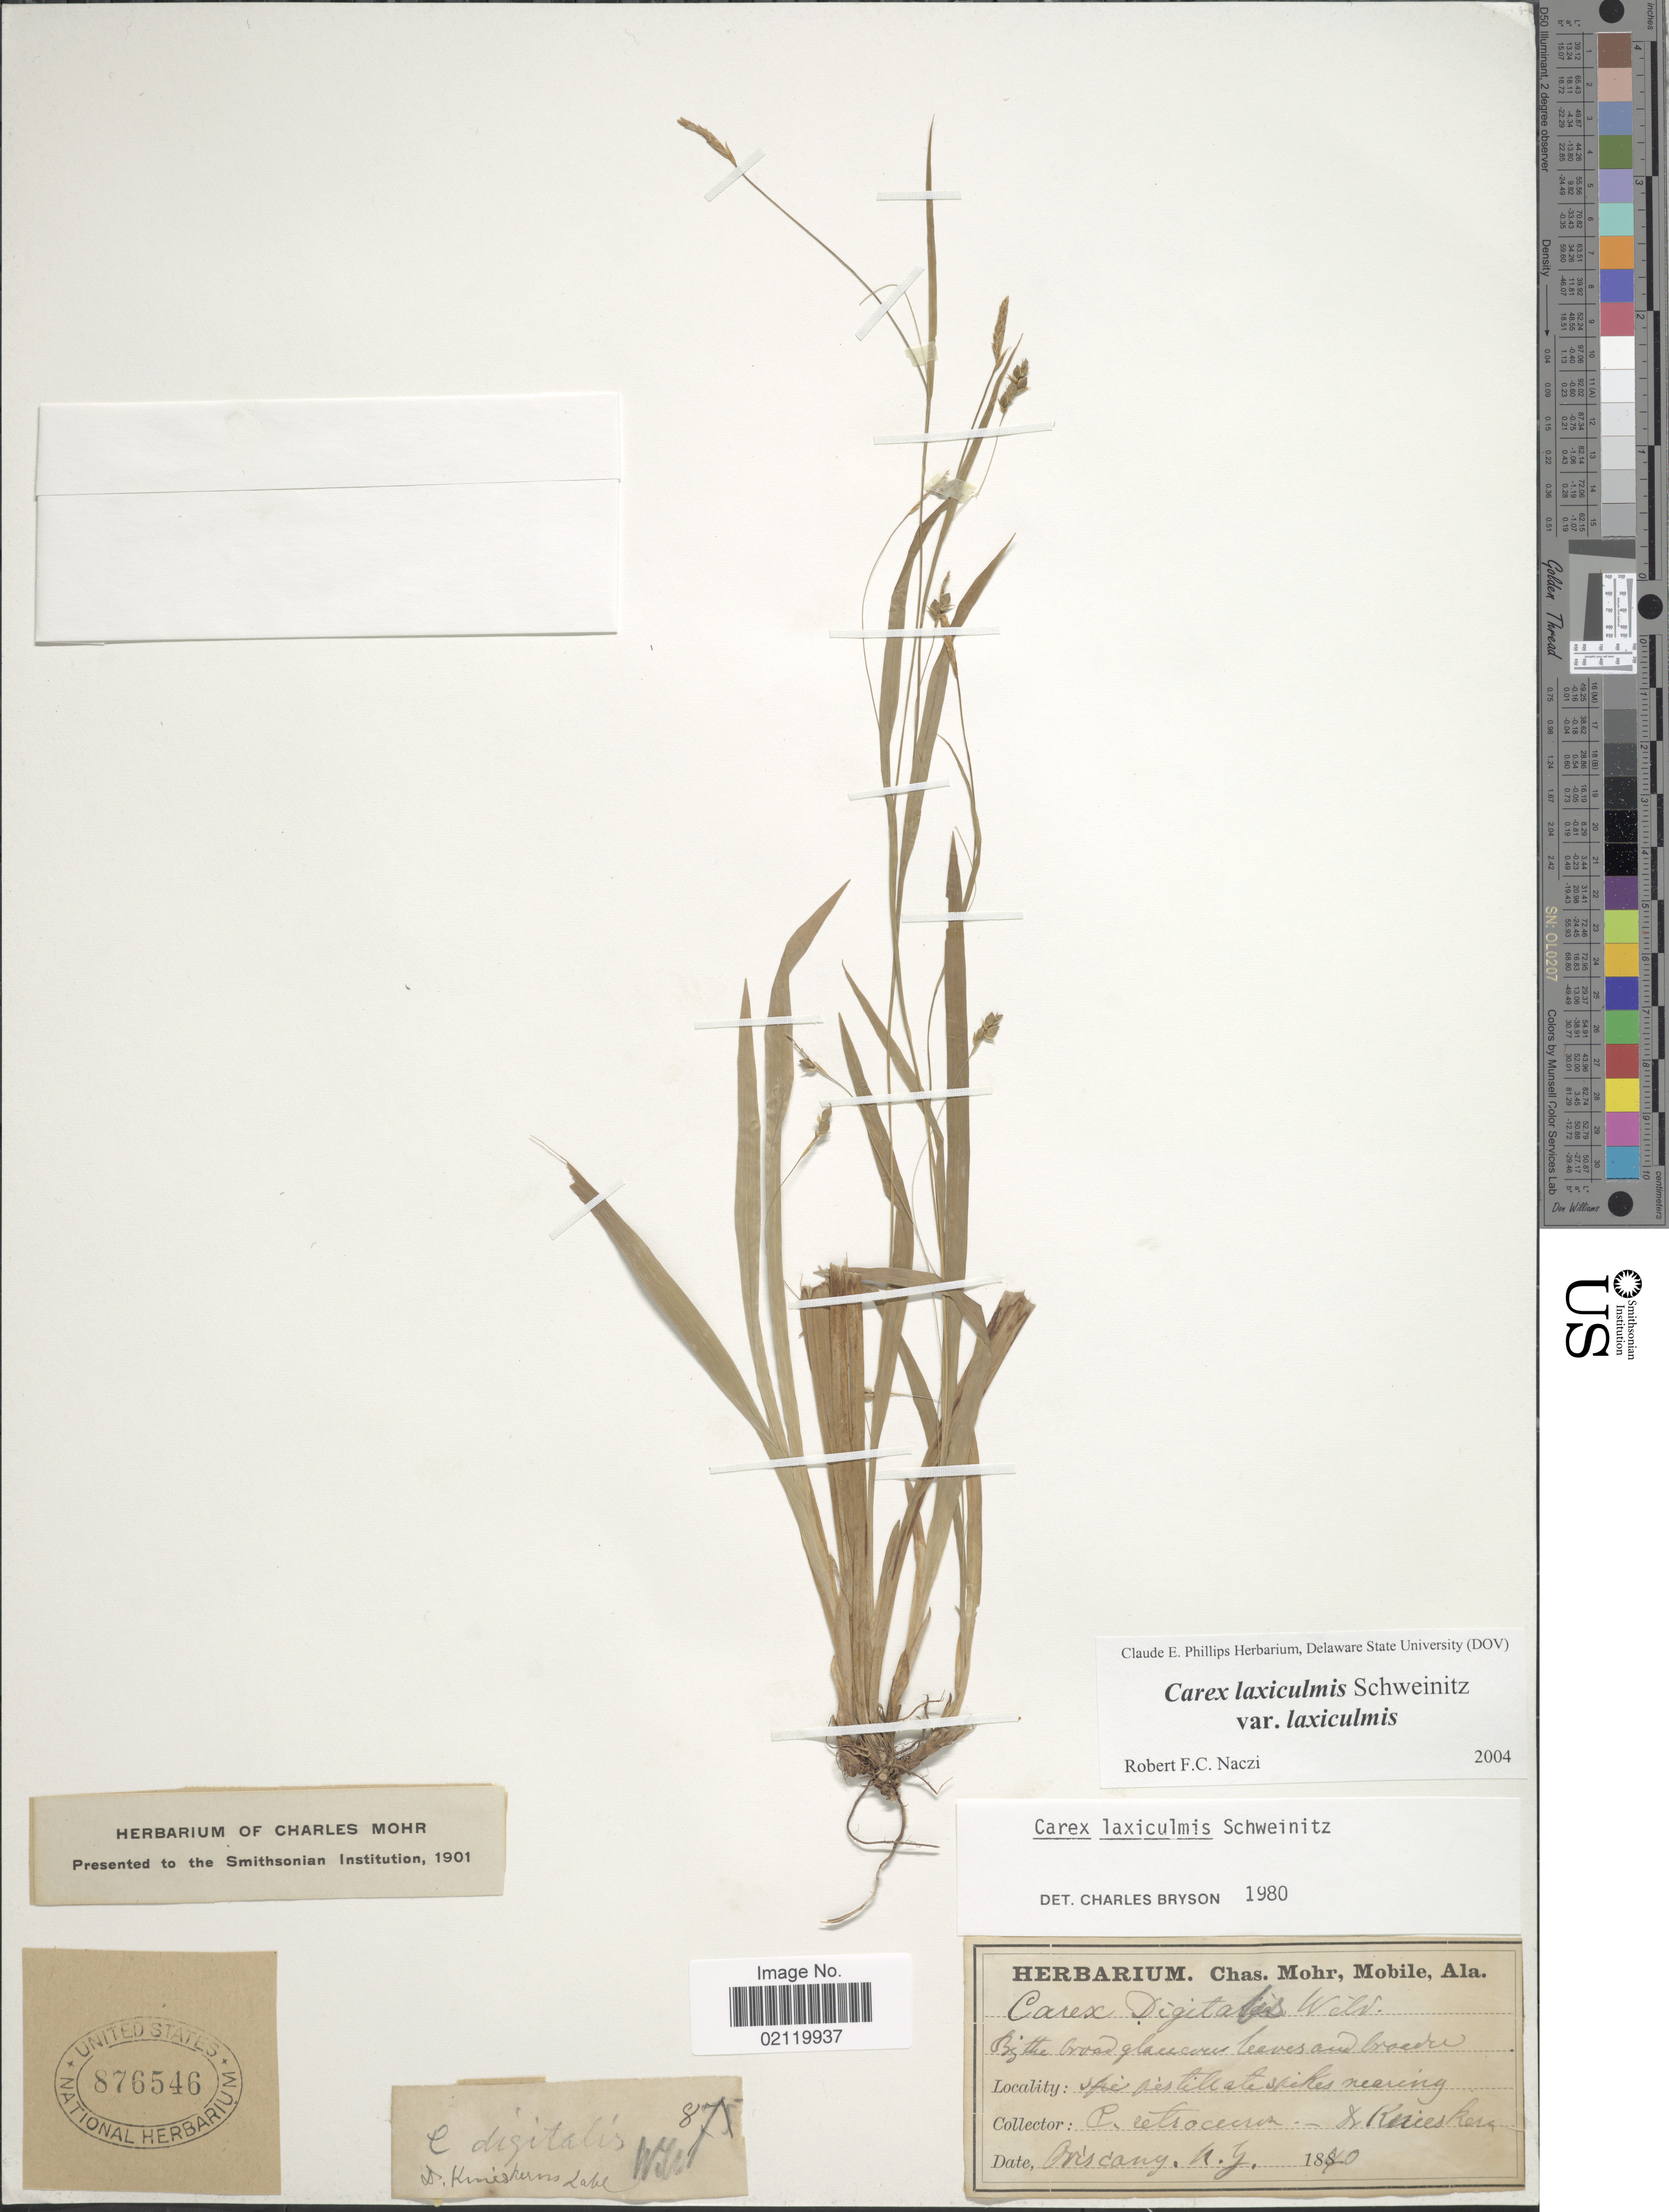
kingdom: Plantae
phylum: Tracheophyta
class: Liliopsida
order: Poales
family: Cyperaceae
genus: Carex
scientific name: Carex laxiculmis var. laxiculmis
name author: Schwein.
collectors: Knieskern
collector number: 871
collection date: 1840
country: United States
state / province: New York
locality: Spestileate spikes nearing P. ectocecro. Oriscany, N.Y. Lake [interpreted]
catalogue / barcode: US 876546